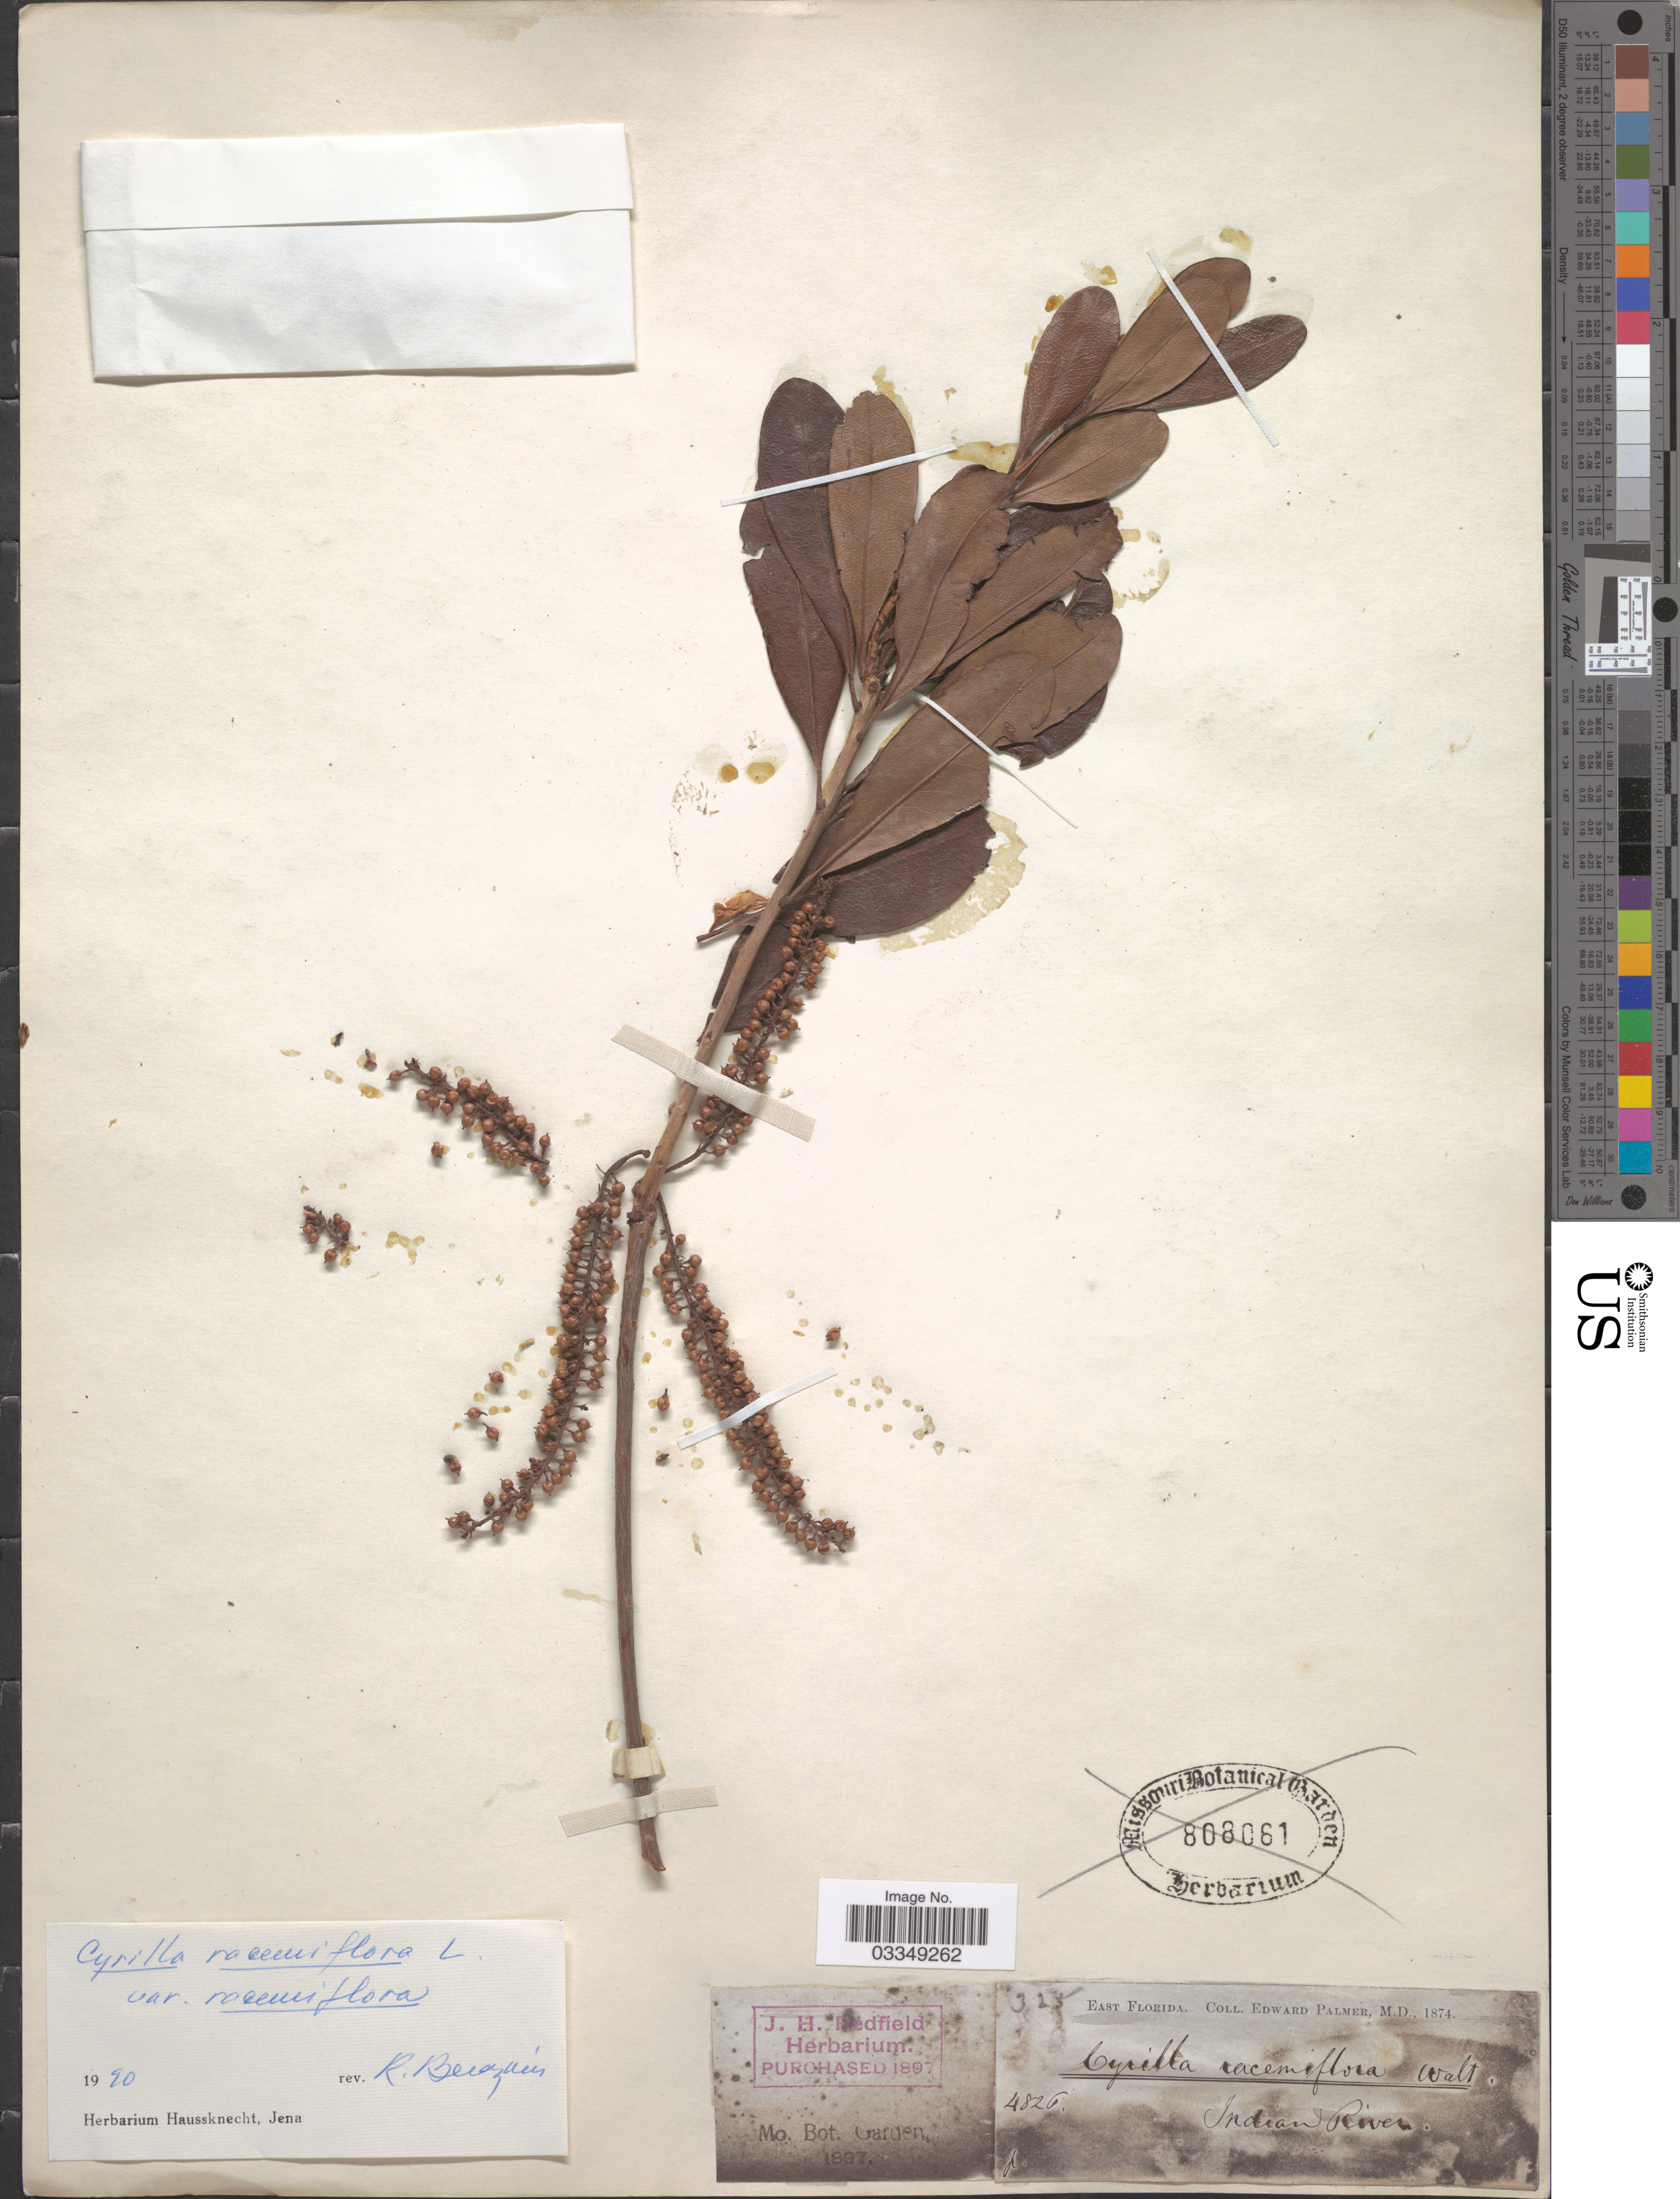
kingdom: Plantae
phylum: Tracheophyta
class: Magnoliopsida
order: Ericales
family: Cyrillaceae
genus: Cyrilla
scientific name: Cyrilla racemiflora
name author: L.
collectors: E. Palmer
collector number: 4826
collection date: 1874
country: United States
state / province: Florida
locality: East Florida. Indian River.